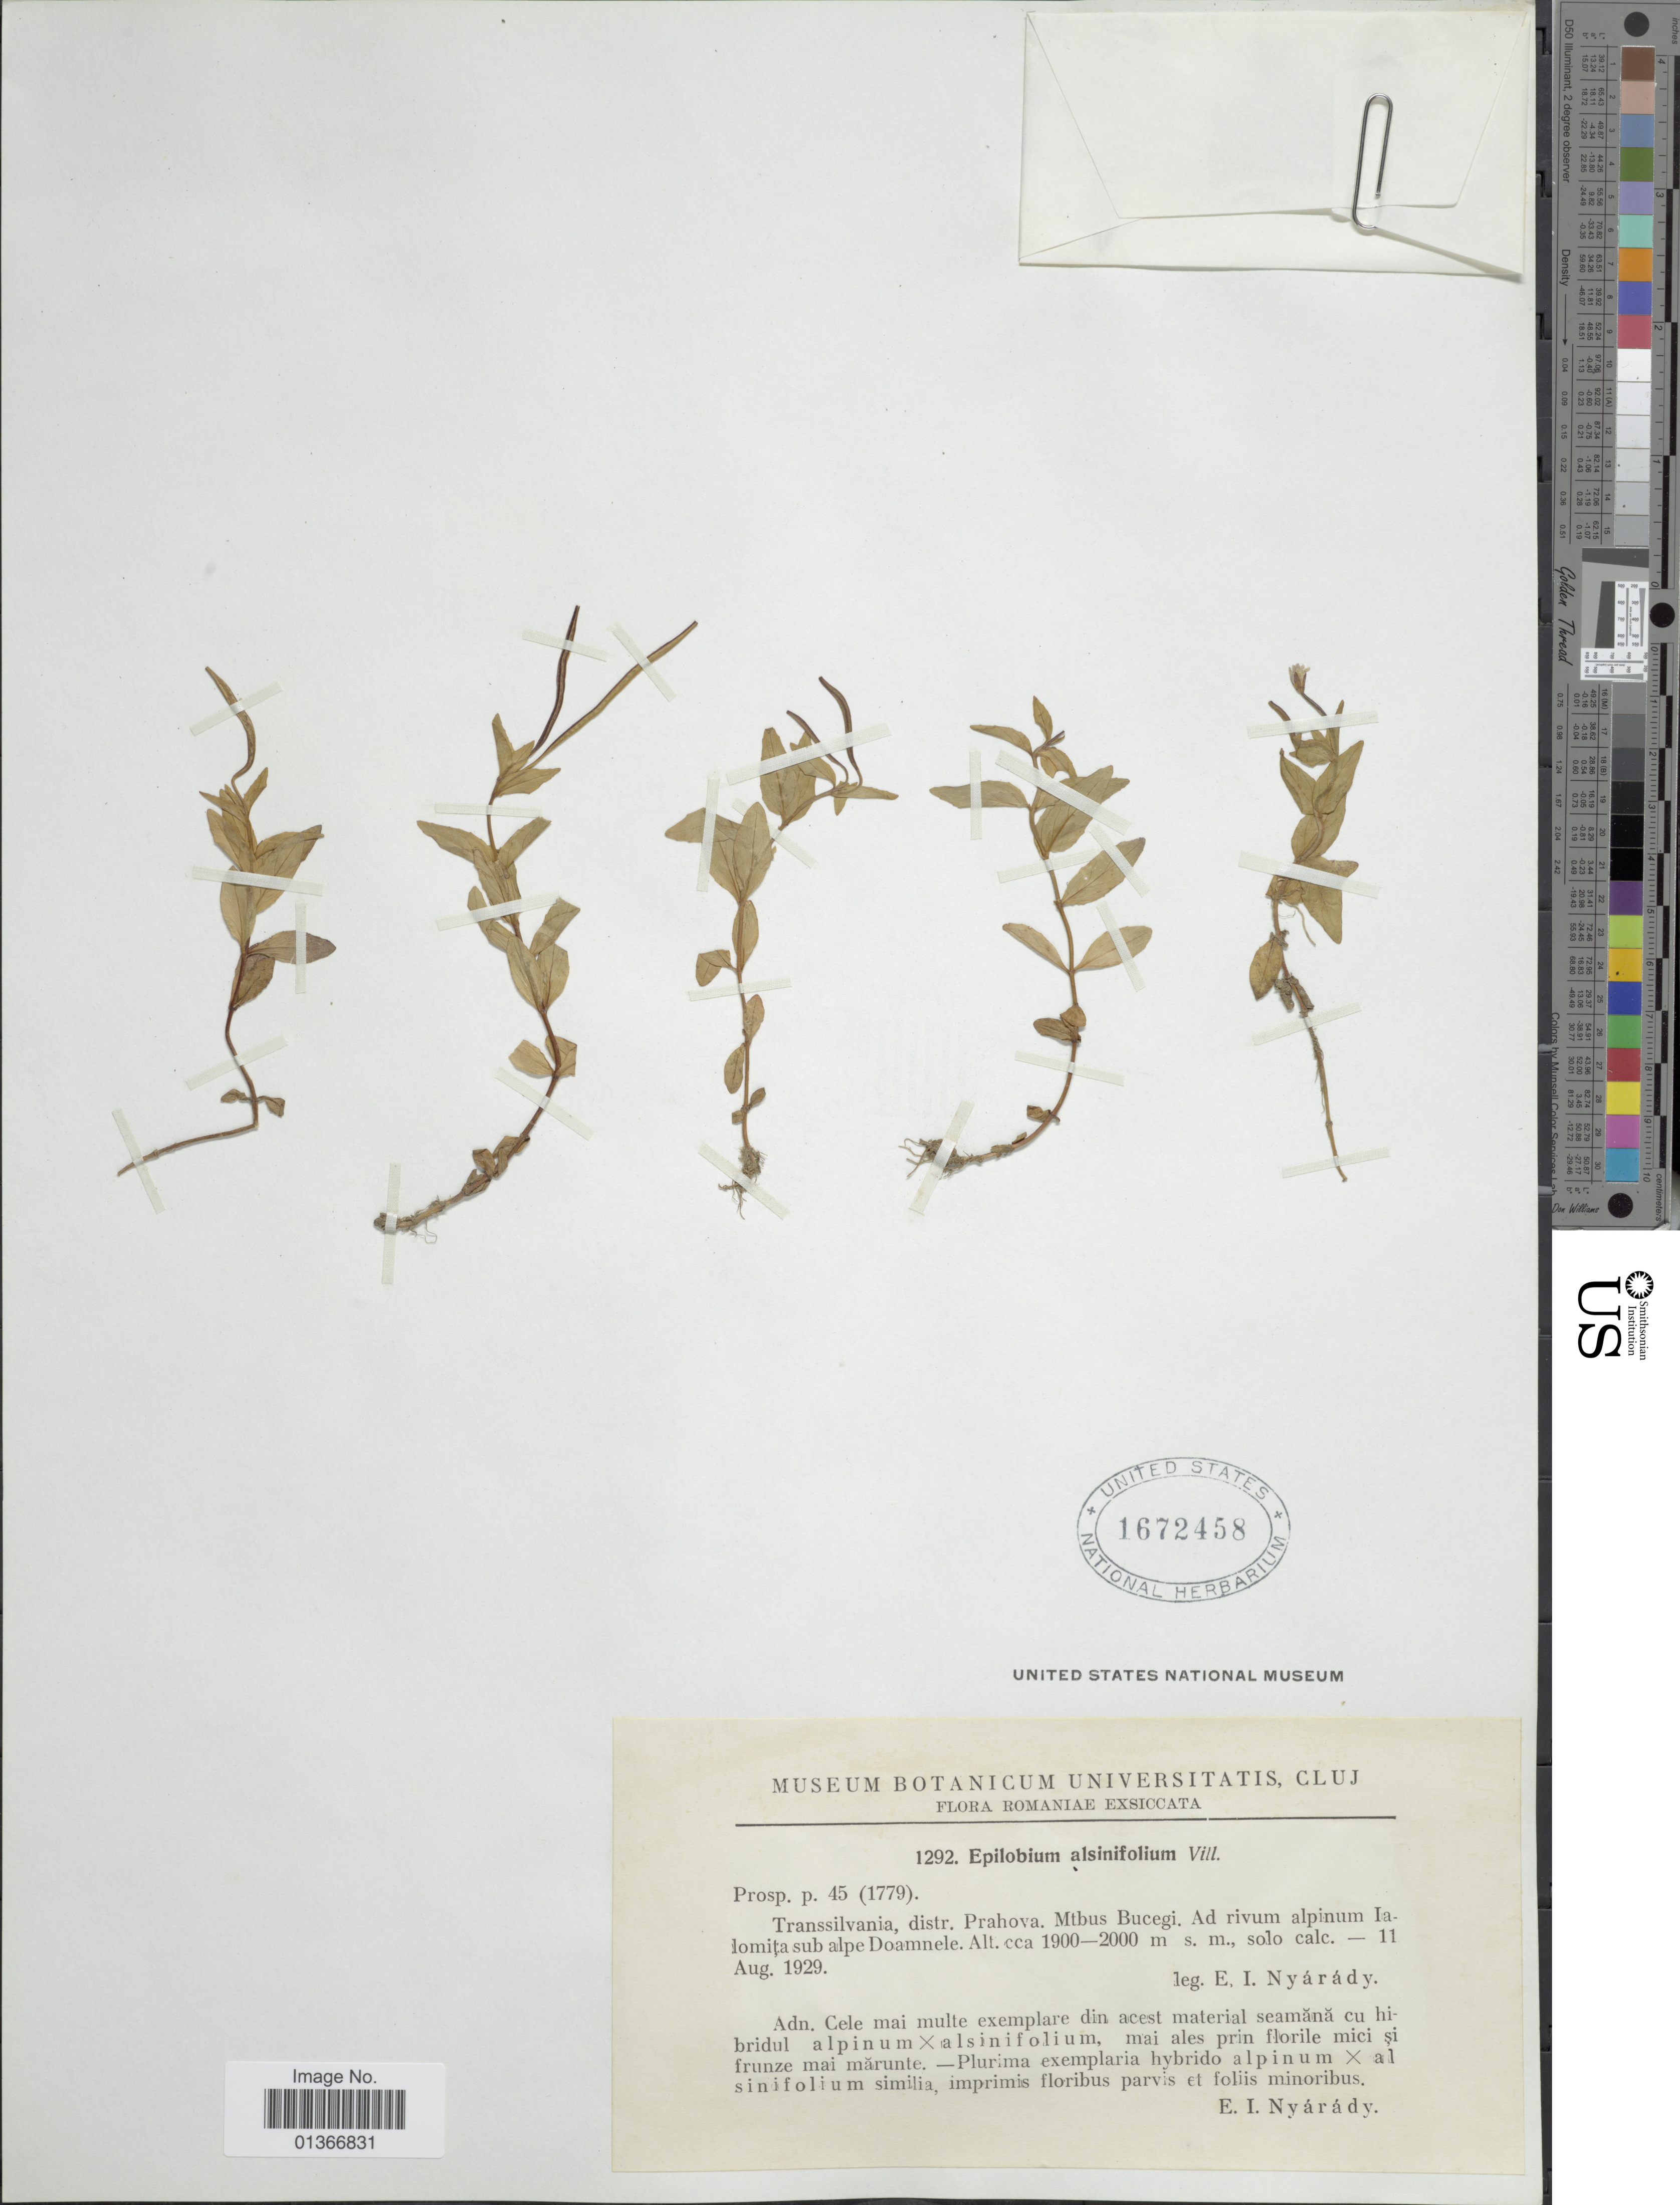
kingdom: Plantae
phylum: Tracheophyta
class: Magnoliopsida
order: Myrtales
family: Onagraceae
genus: Epilobium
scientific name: Epilobium alsinifolium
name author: Vill.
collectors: E. Nyárády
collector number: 1292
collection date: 1929-08-11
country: Romania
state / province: Prahova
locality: Transsilvania. Mtbus Bucegi. Ad rivum alpinum Ialomita sub alpe Doamnele.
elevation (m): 1900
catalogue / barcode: US 1672458